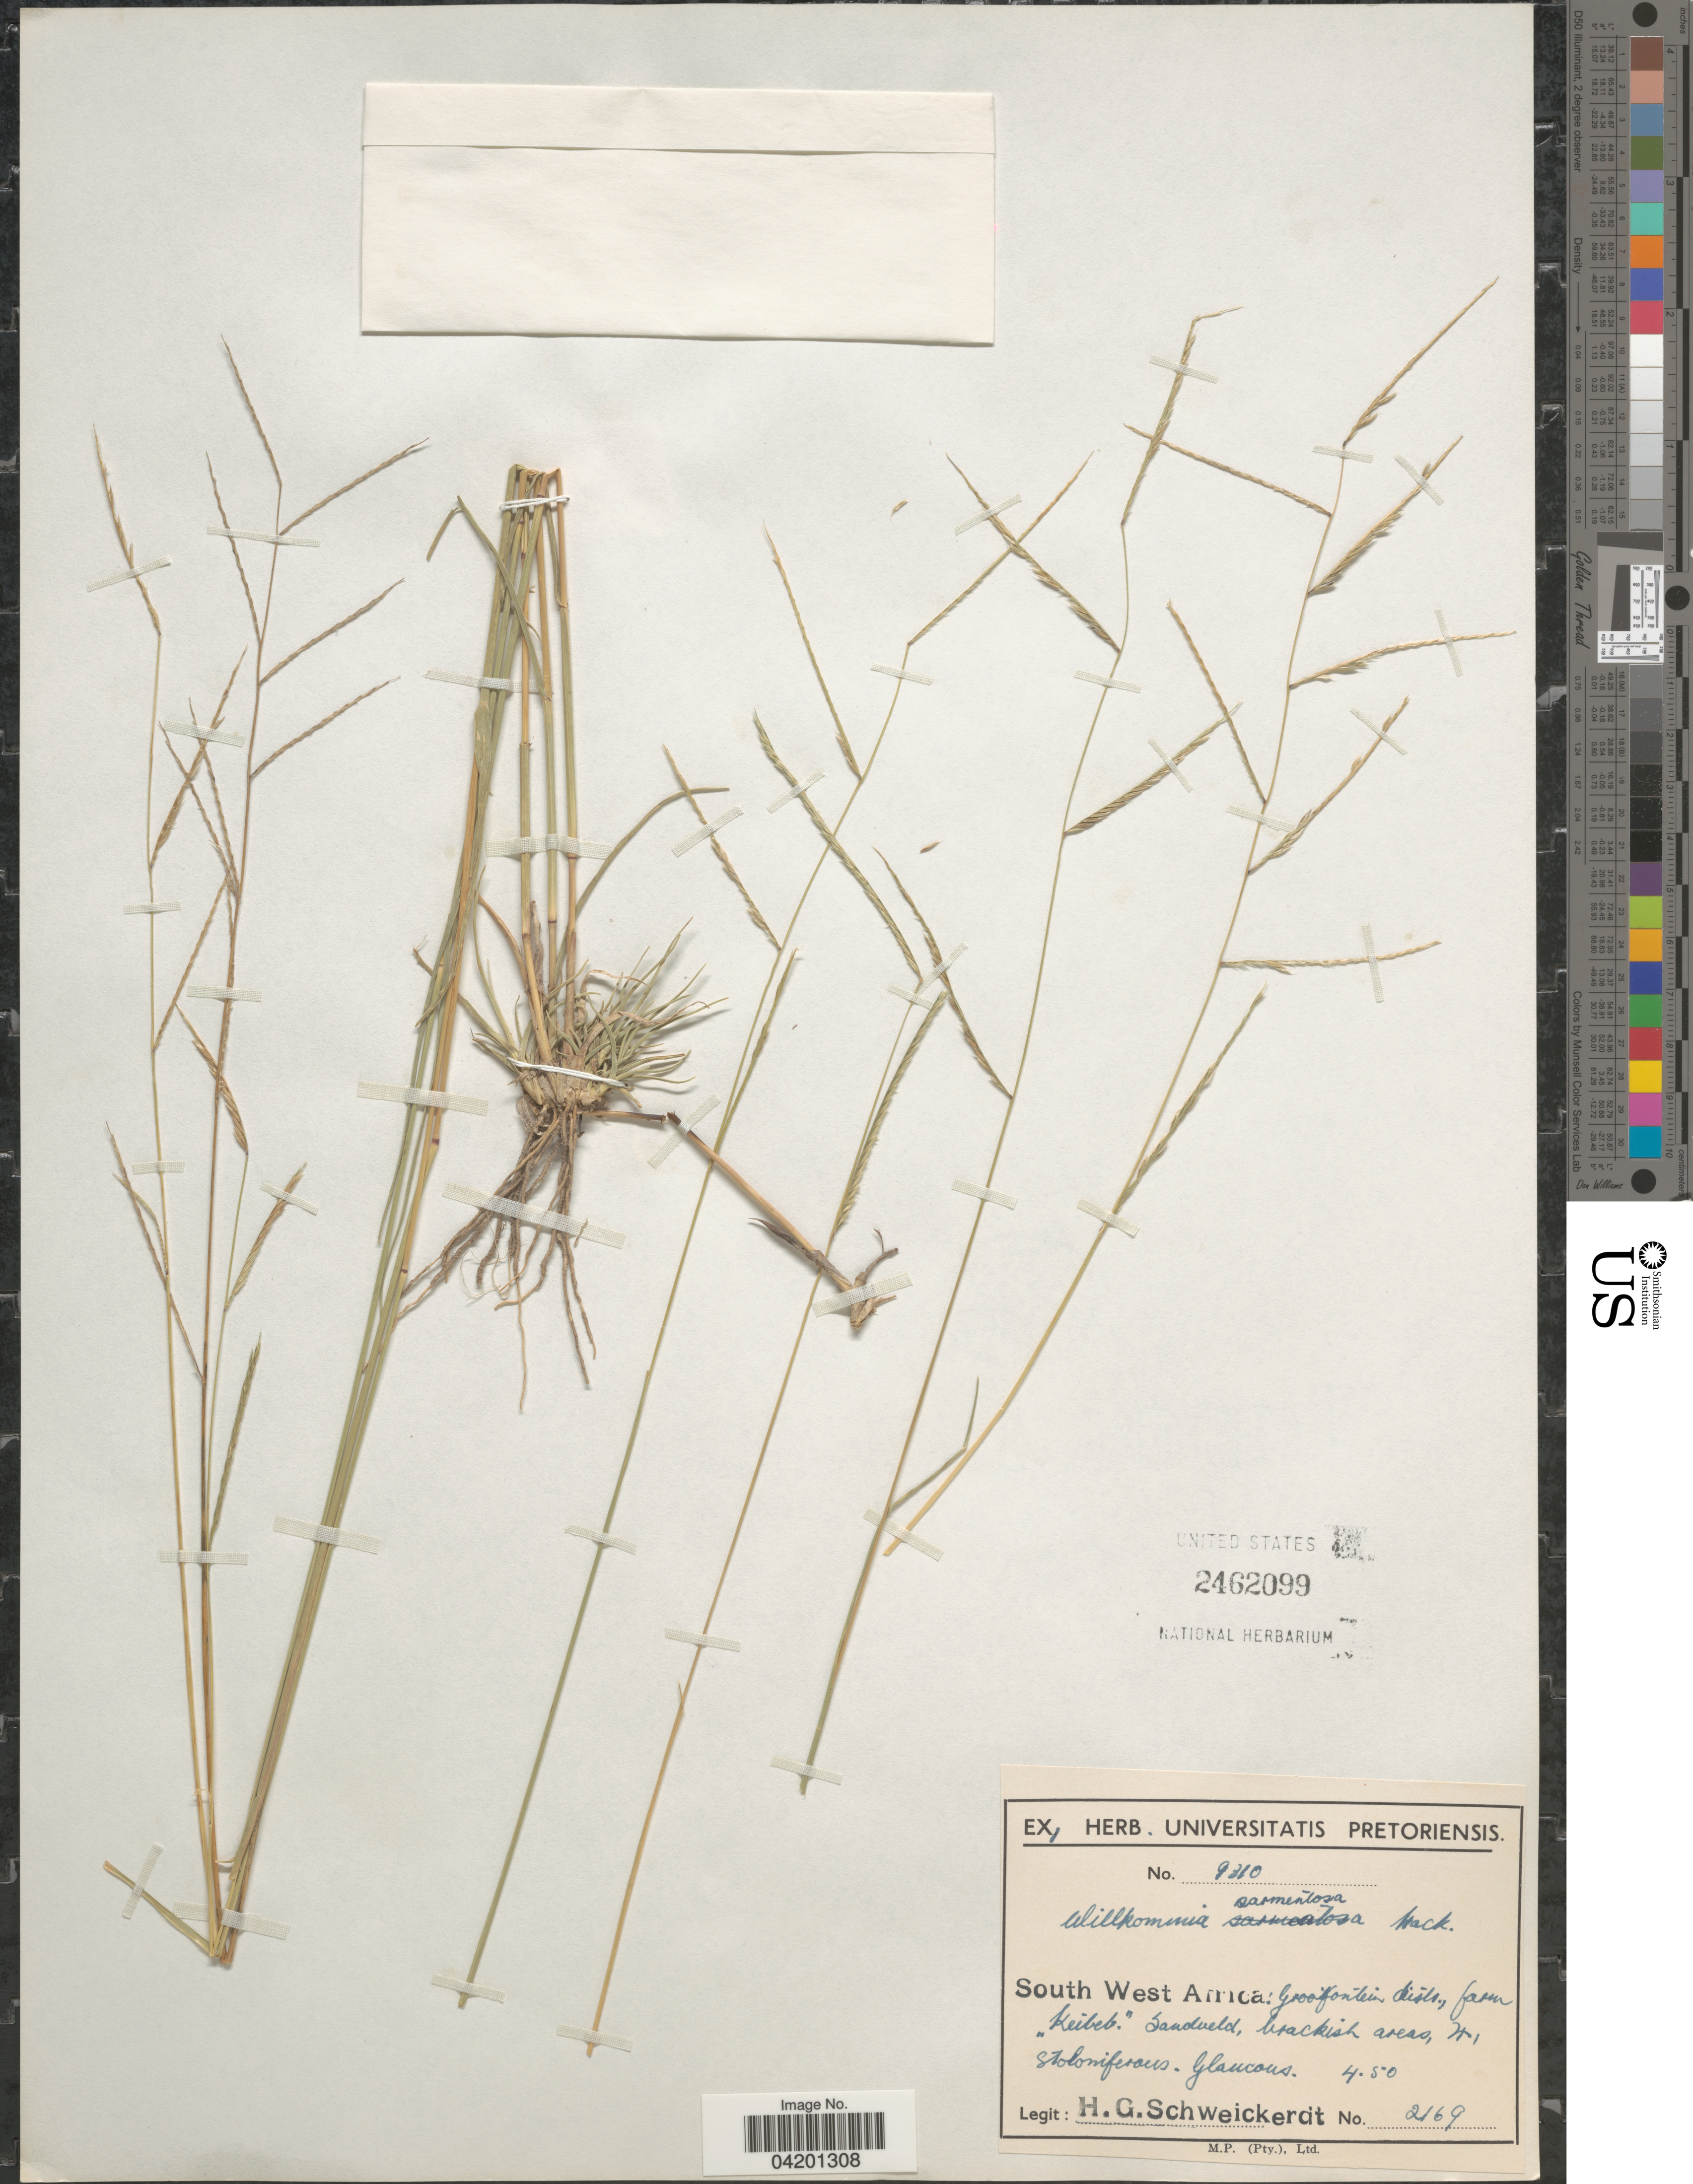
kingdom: Plantae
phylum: Tracheophyta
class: Liliopsida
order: Poales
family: Poaceae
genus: Willkommia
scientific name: Willkommia sarmentosa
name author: Hack.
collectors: H. Schweickerdt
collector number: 2169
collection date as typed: Transcribed d/m/y: /4/50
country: Namibia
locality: South West Africa: Grootfontein distr., farm "Keibeb."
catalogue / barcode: US 2462099